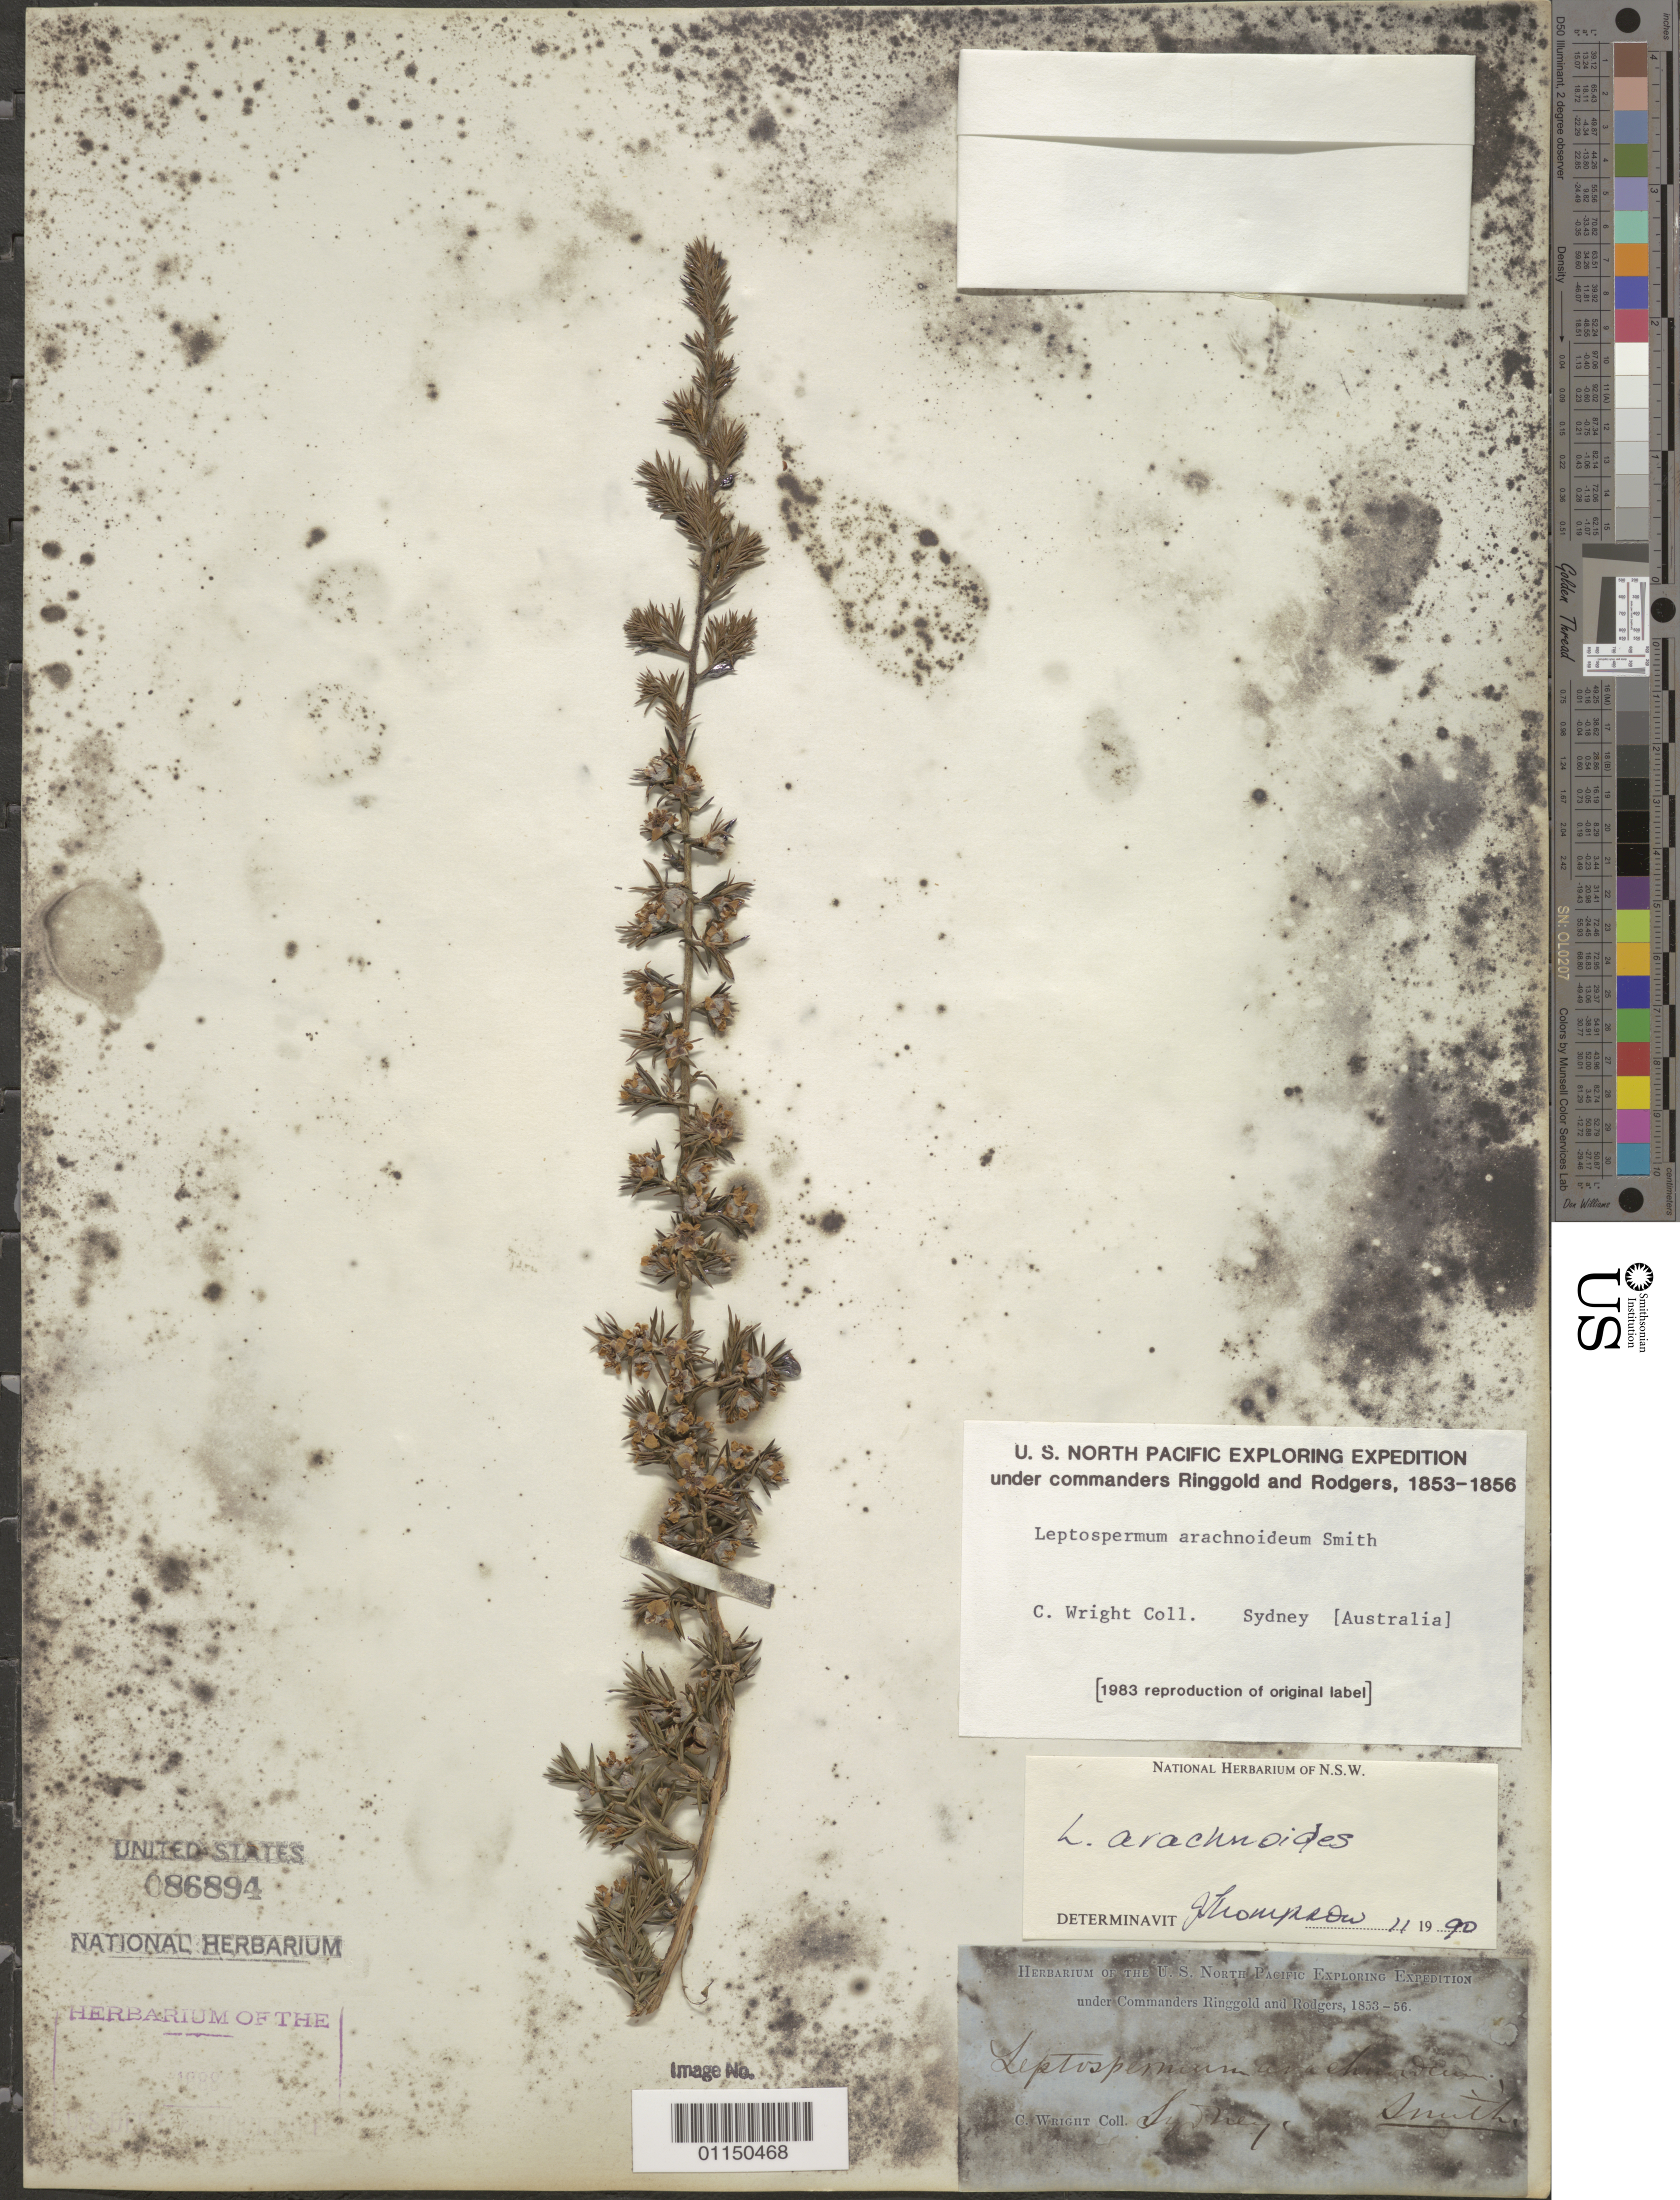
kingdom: Plantae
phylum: Tracheophyta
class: Magnoliopsida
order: Myrtales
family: Myrtaceae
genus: Leptospermum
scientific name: Leptospermum arachnoideum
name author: Gaertn.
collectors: C. Wright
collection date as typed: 1853 to -- -- 1856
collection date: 1853/1856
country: Australia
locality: Sydney.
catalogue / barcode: US 86894